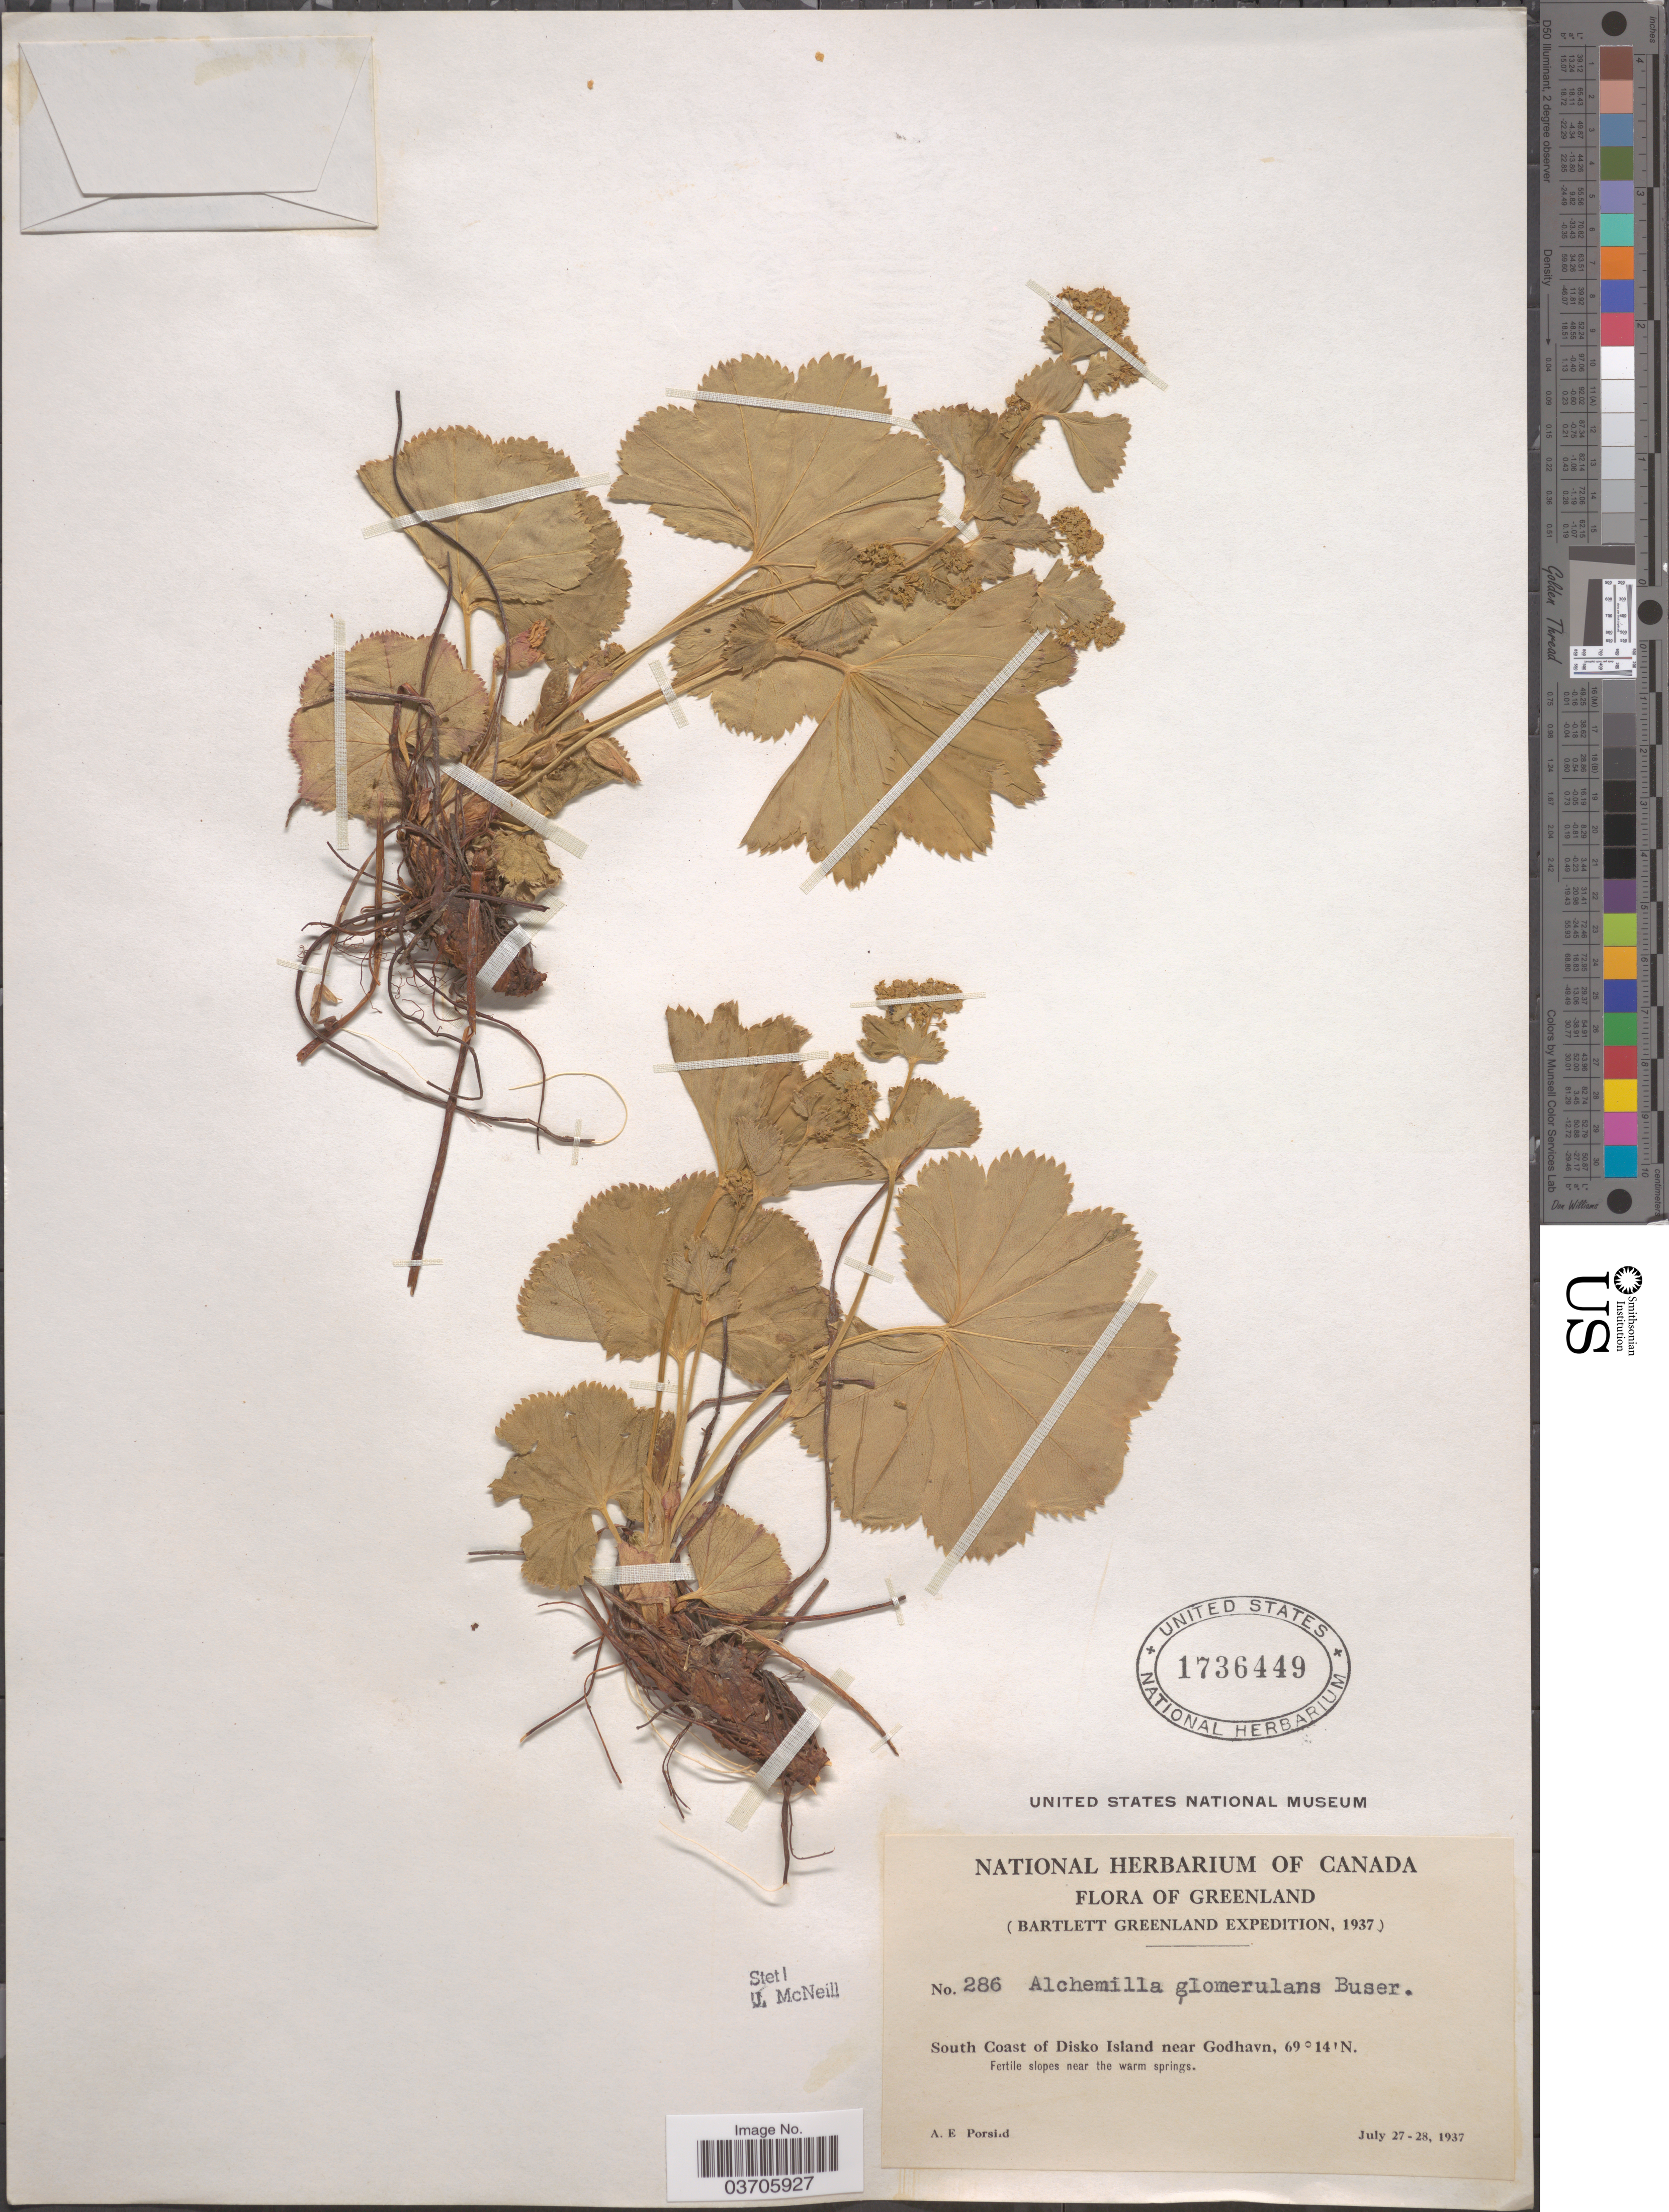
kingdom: Plantae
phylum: Tracheophyta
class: Magnoliopsida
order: Rosales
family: Rosaceae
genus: Alchemilla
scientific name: Alchemilla glomerulans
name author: Buser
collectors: A. E. Porsild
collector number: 286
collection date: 1937-07-27/1937-07-28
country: Greenland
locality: South Coast of Disko Island near Godhavn.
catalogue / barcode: US 1736449